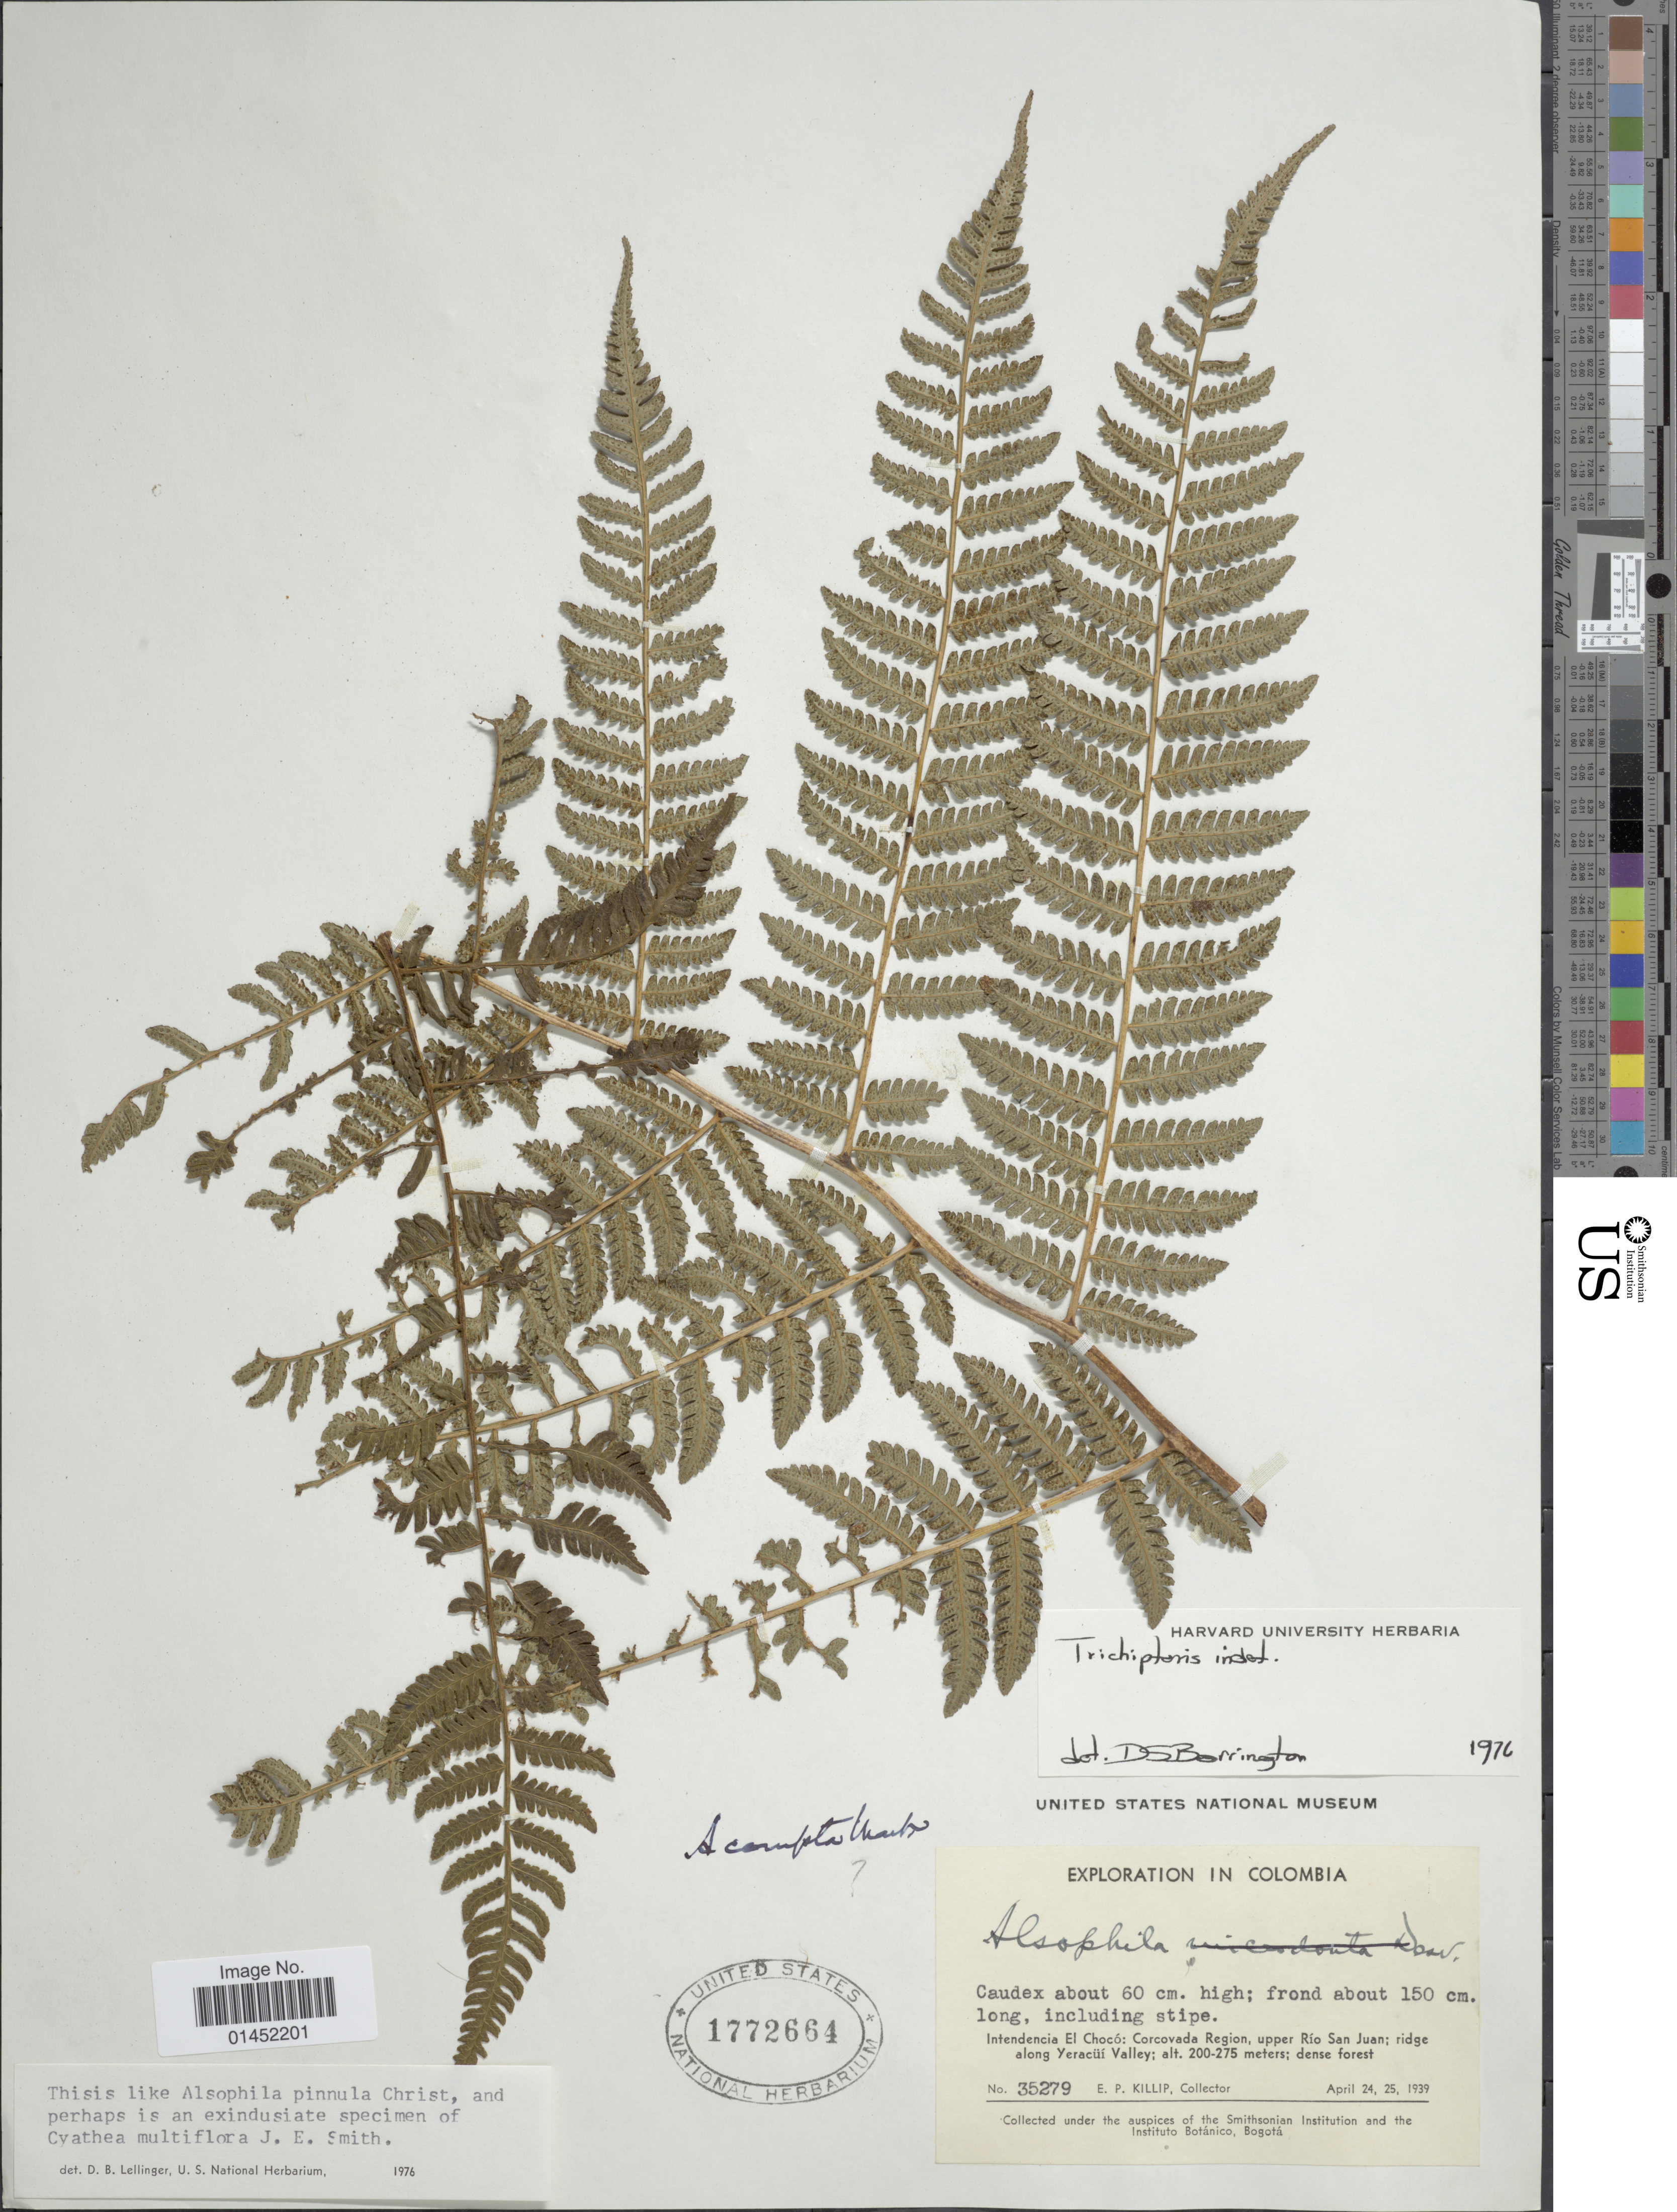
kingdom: Plantae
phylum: Tracheophyta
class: Polypodiopsida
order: Cyatheales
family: Cyatheaceae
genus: Cyathea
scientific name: Cyathea multiflora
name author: Sm.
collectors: E. P. Killip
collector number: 35279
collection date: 1939-04-24/1939-04-25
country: Colombia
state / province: Chocó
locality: Intendia Chocó: Corcovada Region, upper Rio San Juan; ridge along Yeracüí Valley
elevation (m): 200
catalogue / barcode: US 1772664